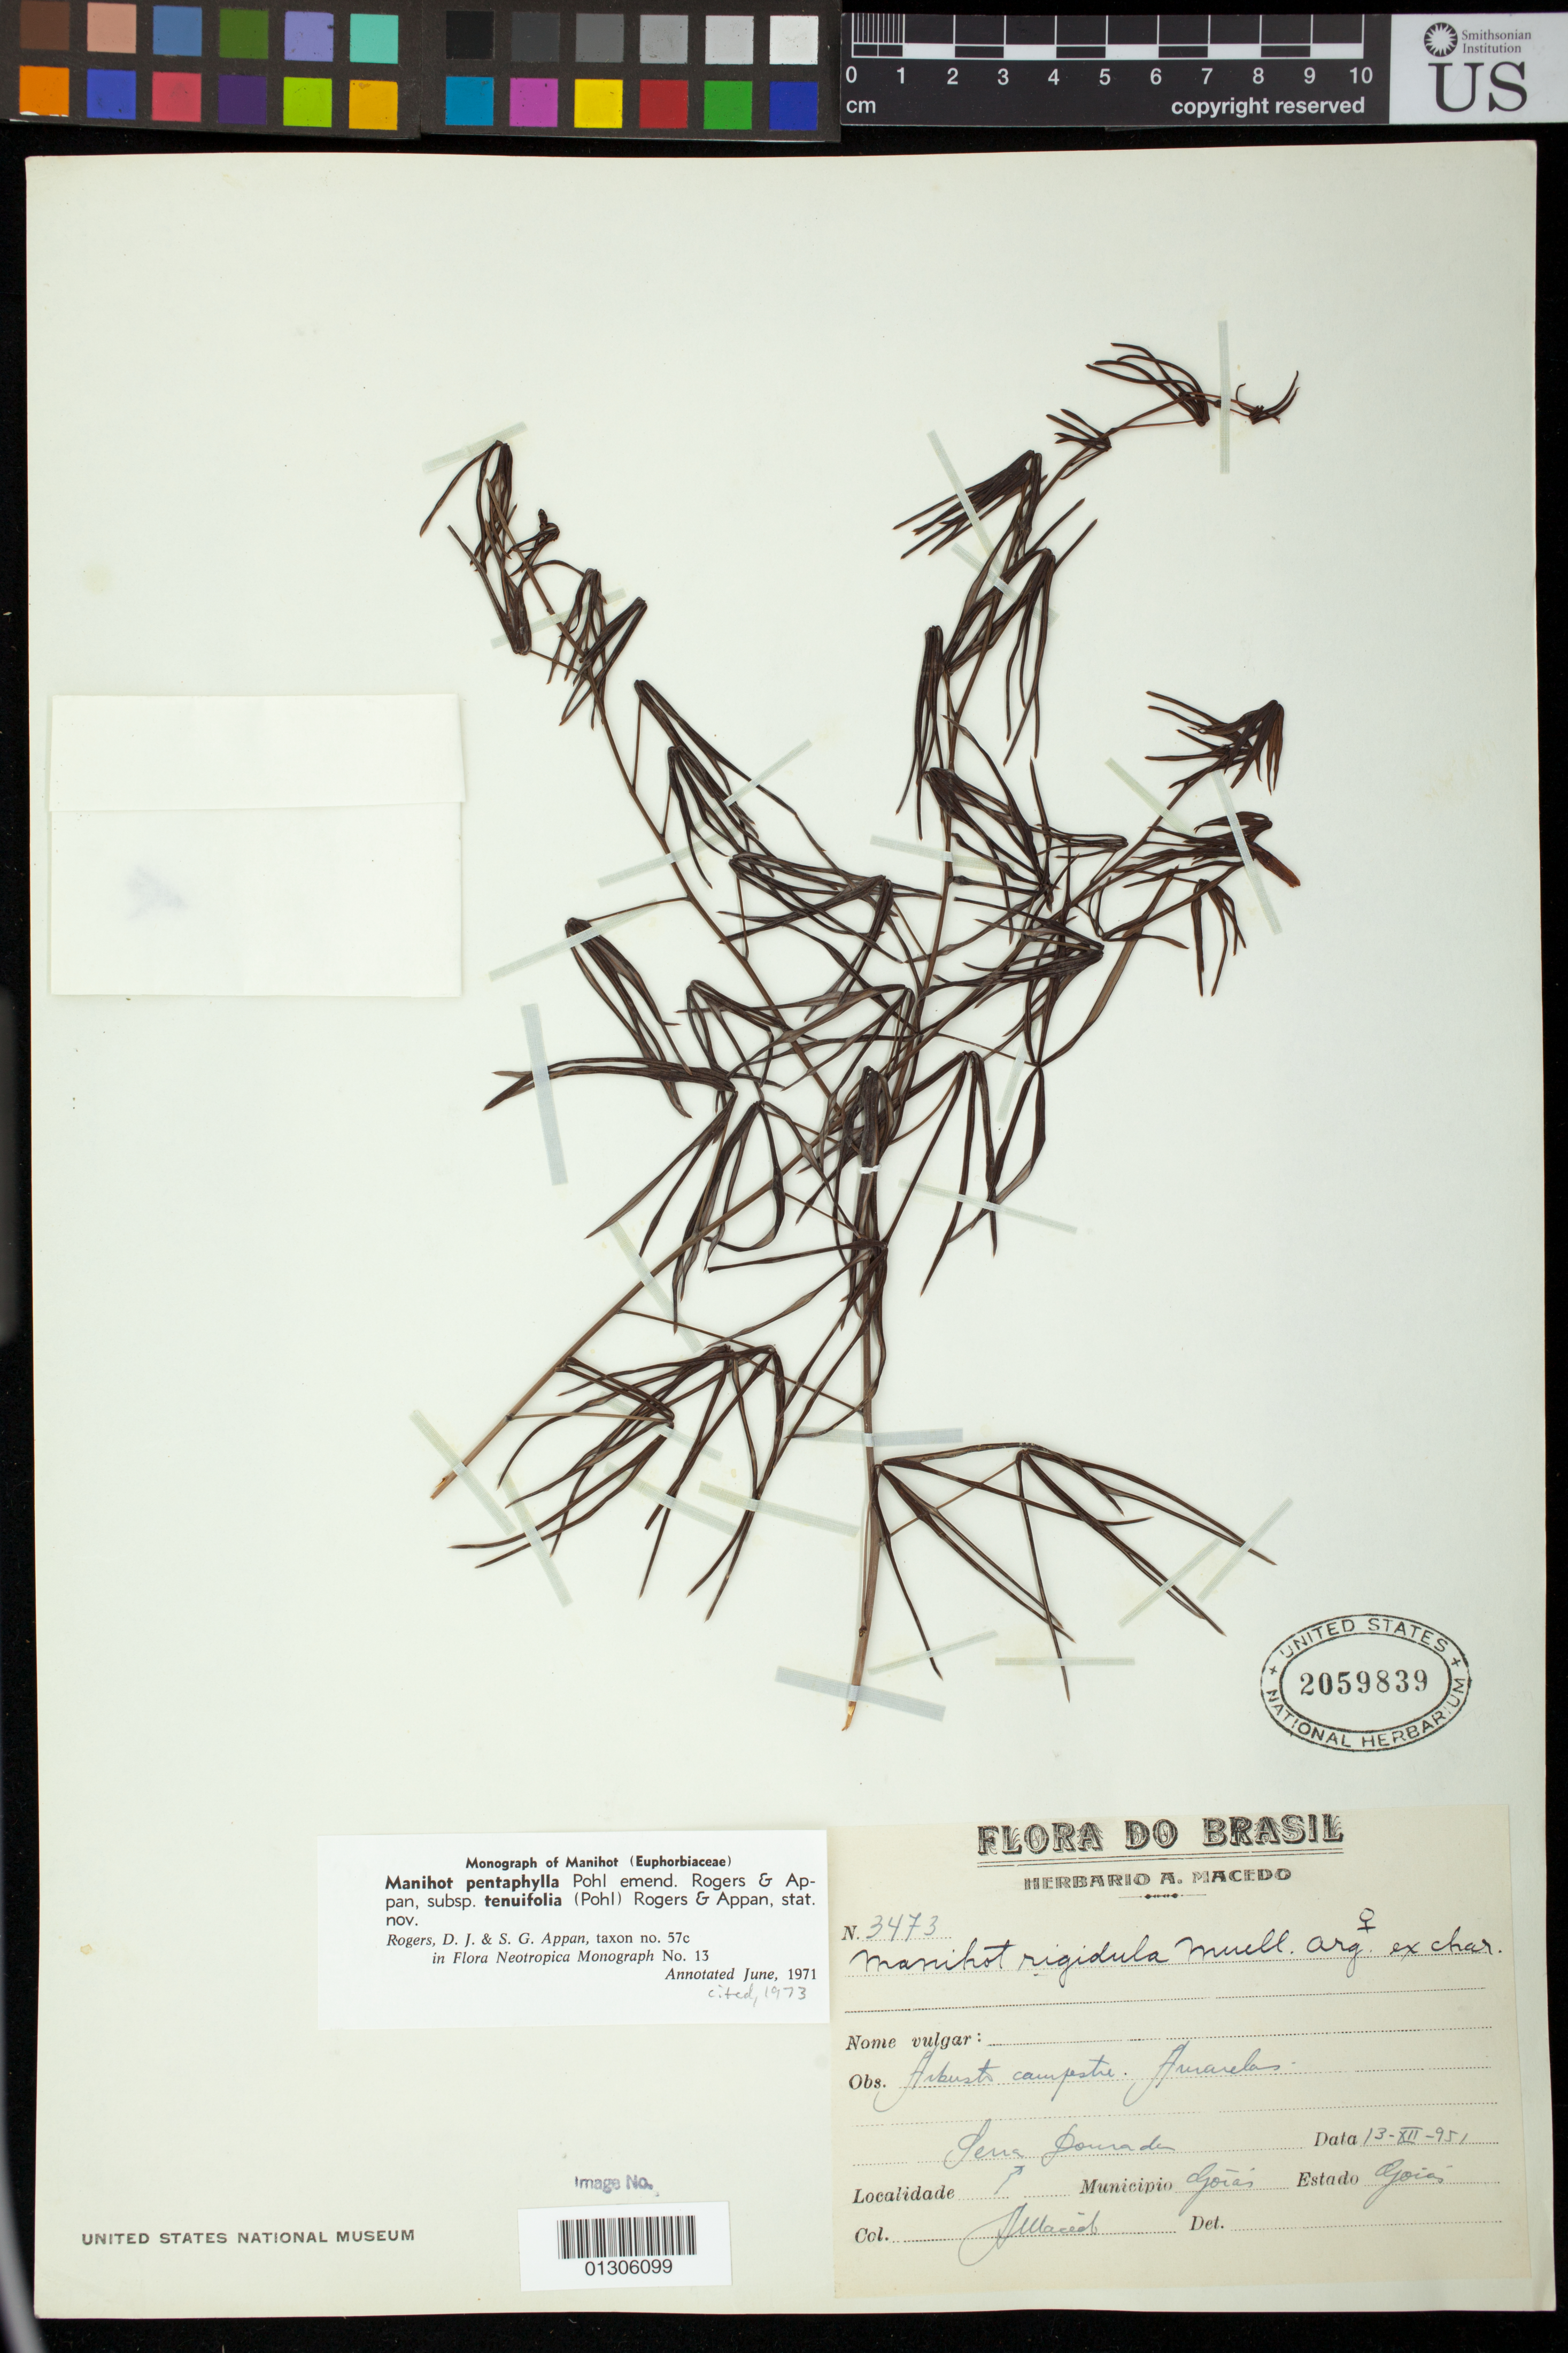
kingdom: Plantae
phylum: Tracheophyta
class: Magnoliopsida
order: Malpighiales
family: Euphorbiaceae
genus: Manihot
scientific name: Manihot pentaphylla subsp. tenuifolia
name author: (Pohl) D.J. Rogers & Appan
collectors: A. Macedo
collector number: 3473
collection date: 1951-12-13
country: Brazil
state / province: Goias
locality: Serra Dourada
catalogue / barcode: US 2059839